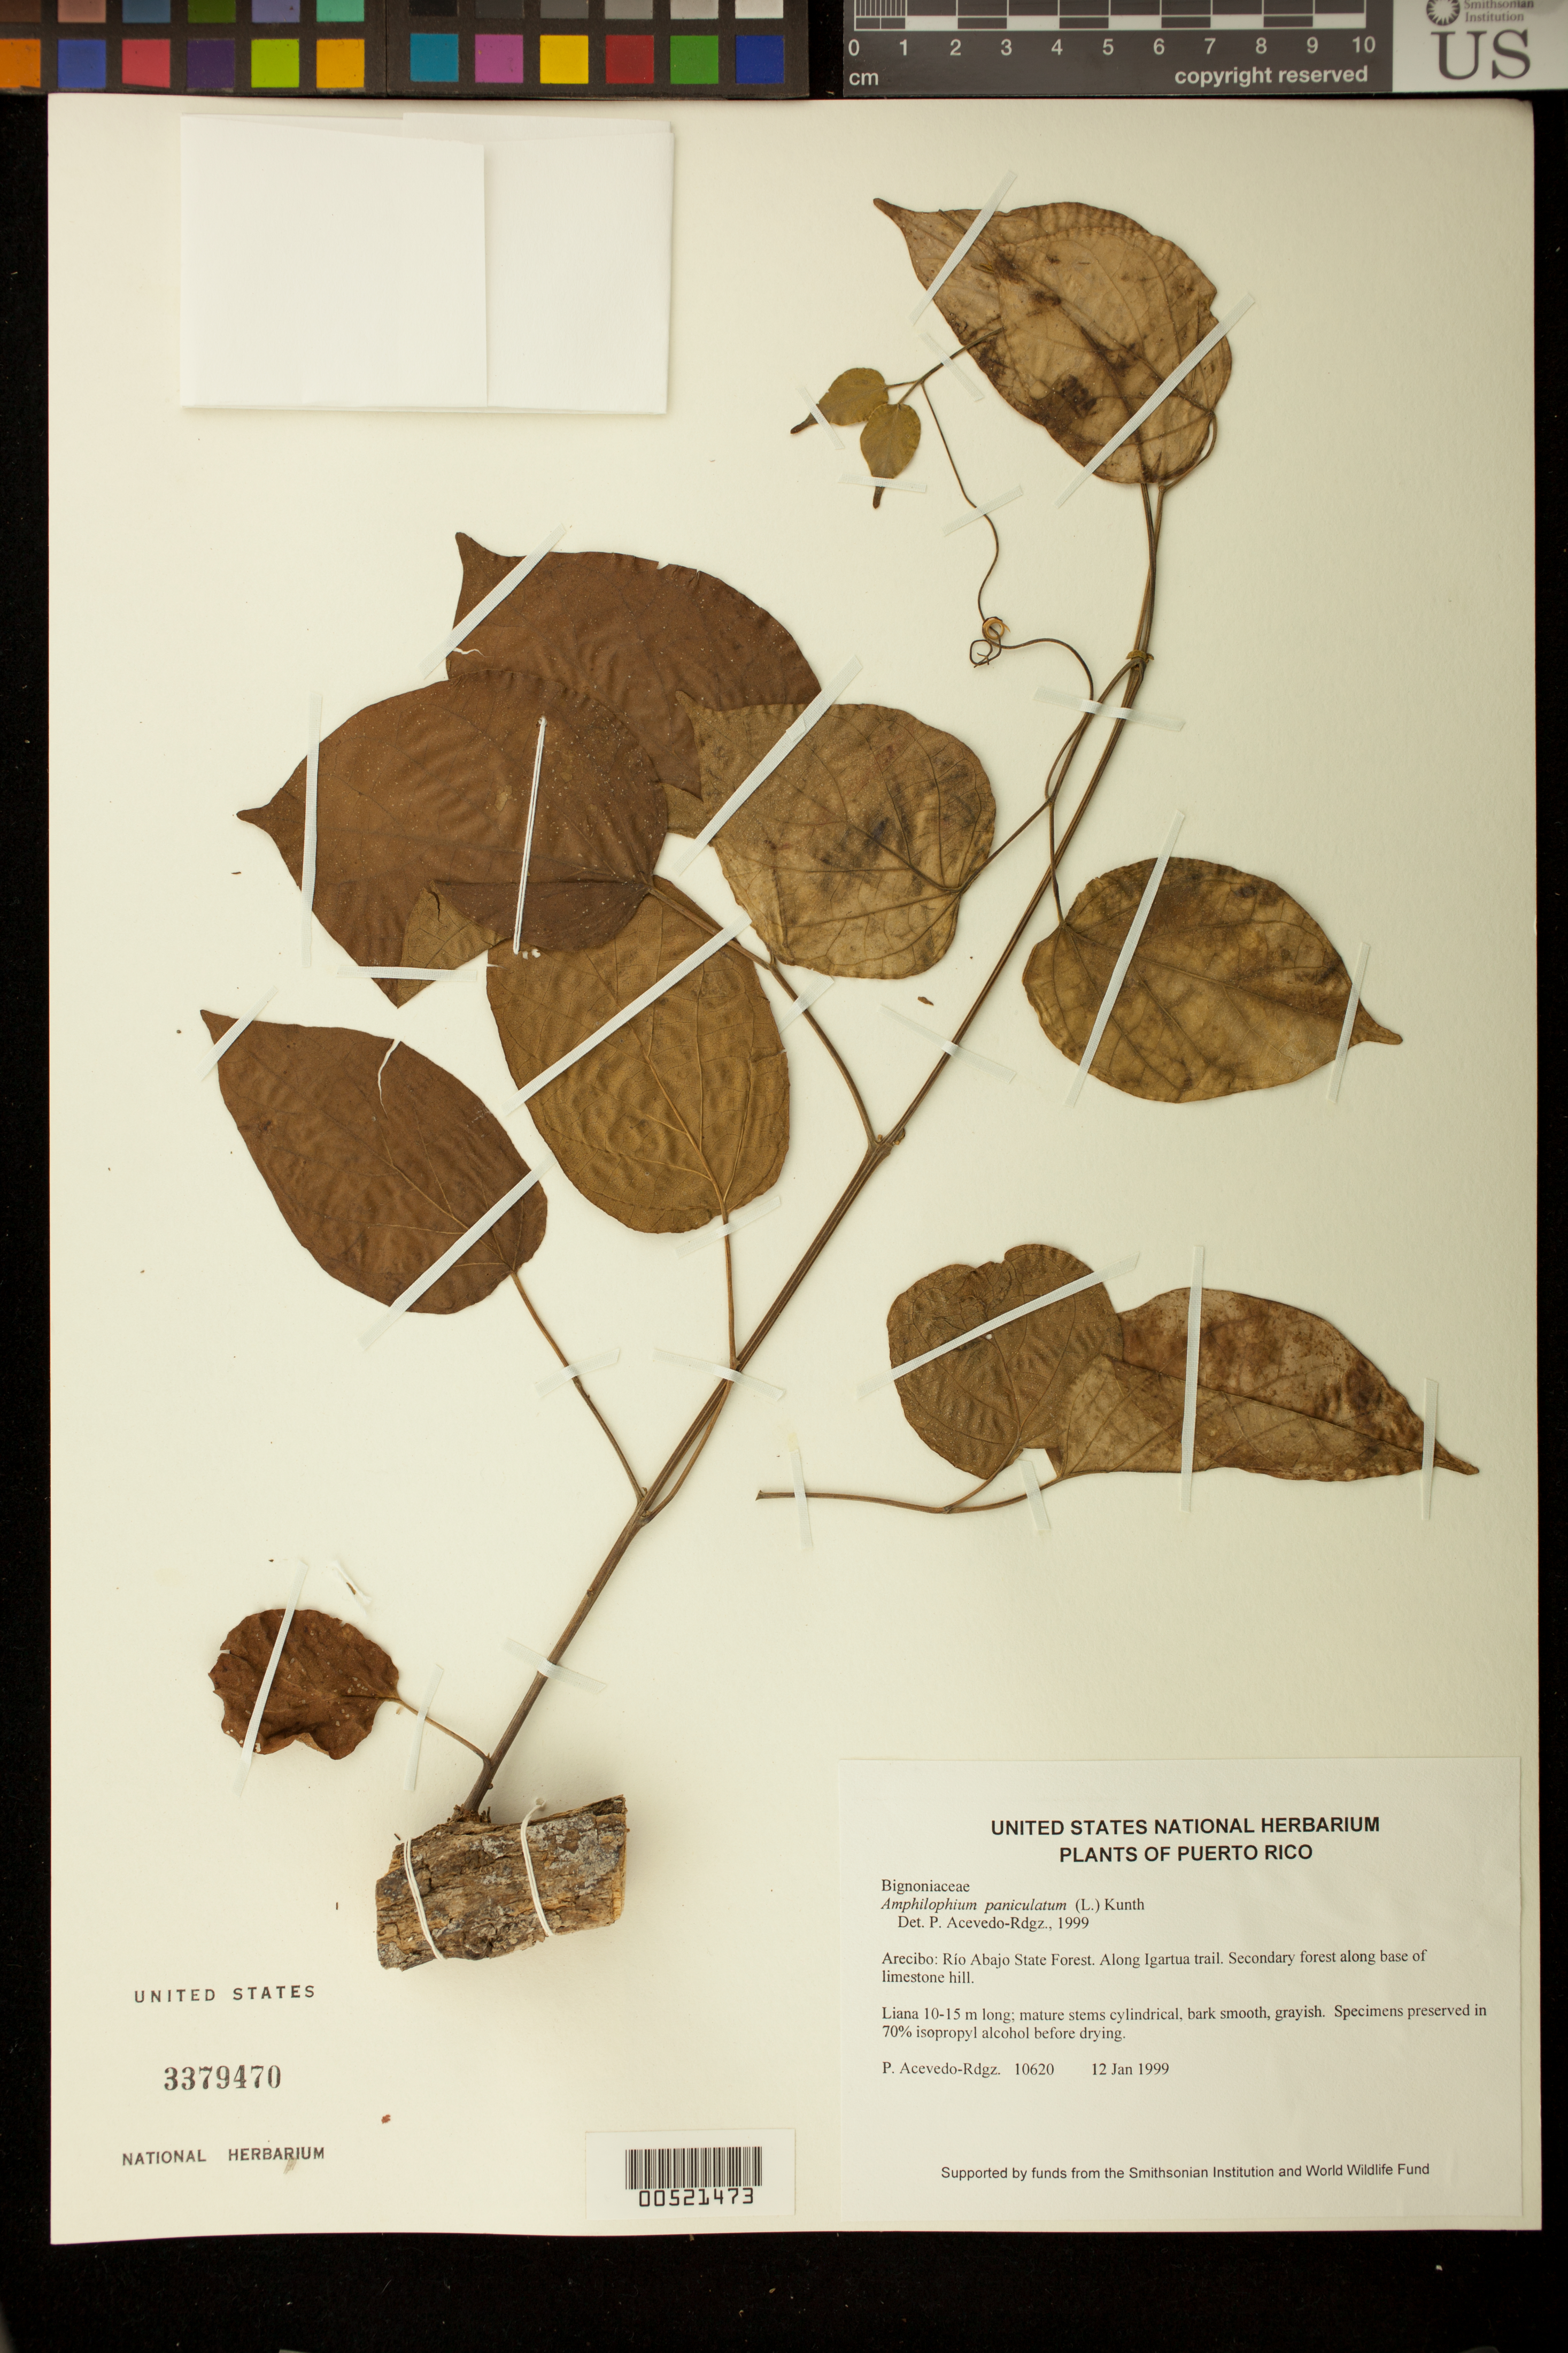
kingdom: Plantae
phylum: Tracheophyta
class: Magnoliopsida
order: Lamiales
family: Bignoniaceae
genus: Amphilophium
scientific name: Amphilophium paniculatum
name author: (L.) Kunth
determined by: Acevedo-Rodríguez, P., (BOT), Smithsonian Institution - National Museum of Natural History (UNITED STATES)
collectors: P. Acevedo-Rodr.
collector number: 10620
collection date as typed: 12 Jan 1999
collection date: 1999-01-12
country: Puerto Rico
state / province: Arecibo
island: Puerto Rico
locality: Arecibo; Río Abajo State Forest. Along Igartua trail.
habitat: Secondary forest along base of limestone hill.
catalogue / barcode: US 3379470